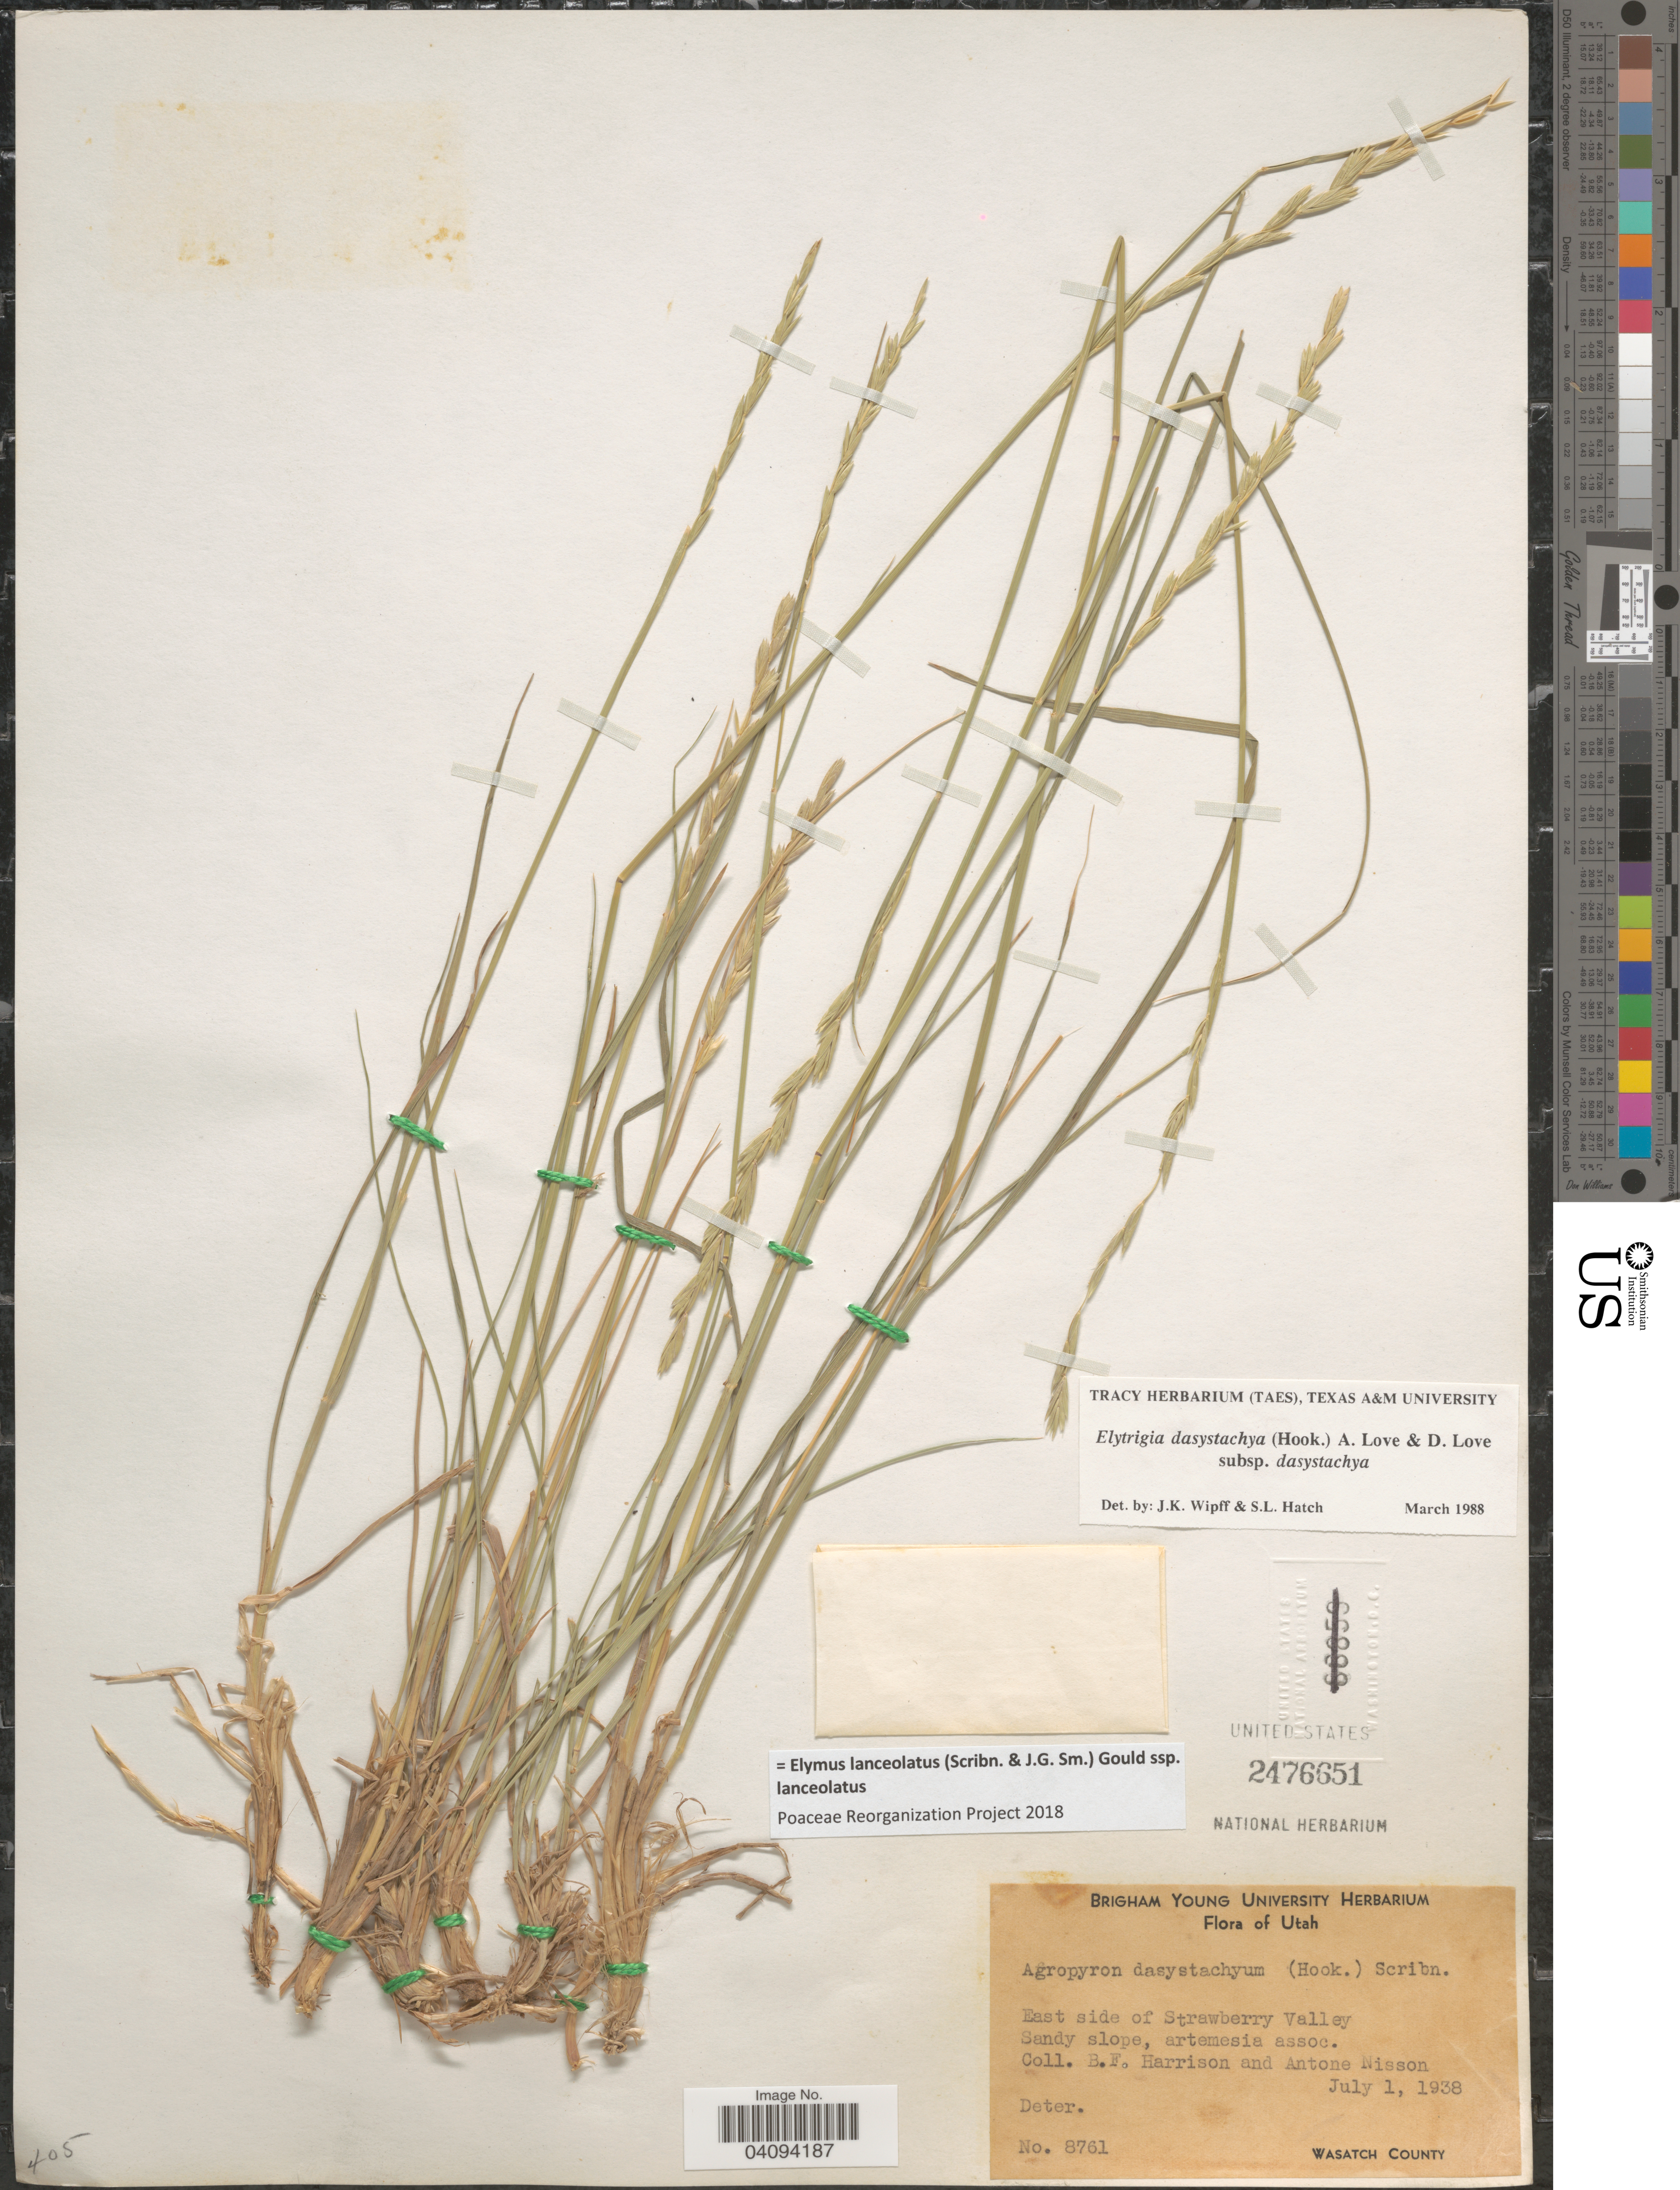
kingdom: Plantae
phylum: Tracheophyta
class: Liliopsida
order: Poales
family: Poaceae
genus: Elymus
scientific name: Elymus lanceolatus subsp. lanceolatus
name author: (Scribn. & J.G. Sm.) Gould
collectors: B. F. Harrison & A. Nisson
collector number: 8761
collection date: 1938-07-01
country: United States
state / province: Utah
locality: East side of Strawberry Valley. Wasatch County.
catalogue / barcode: US 2476651